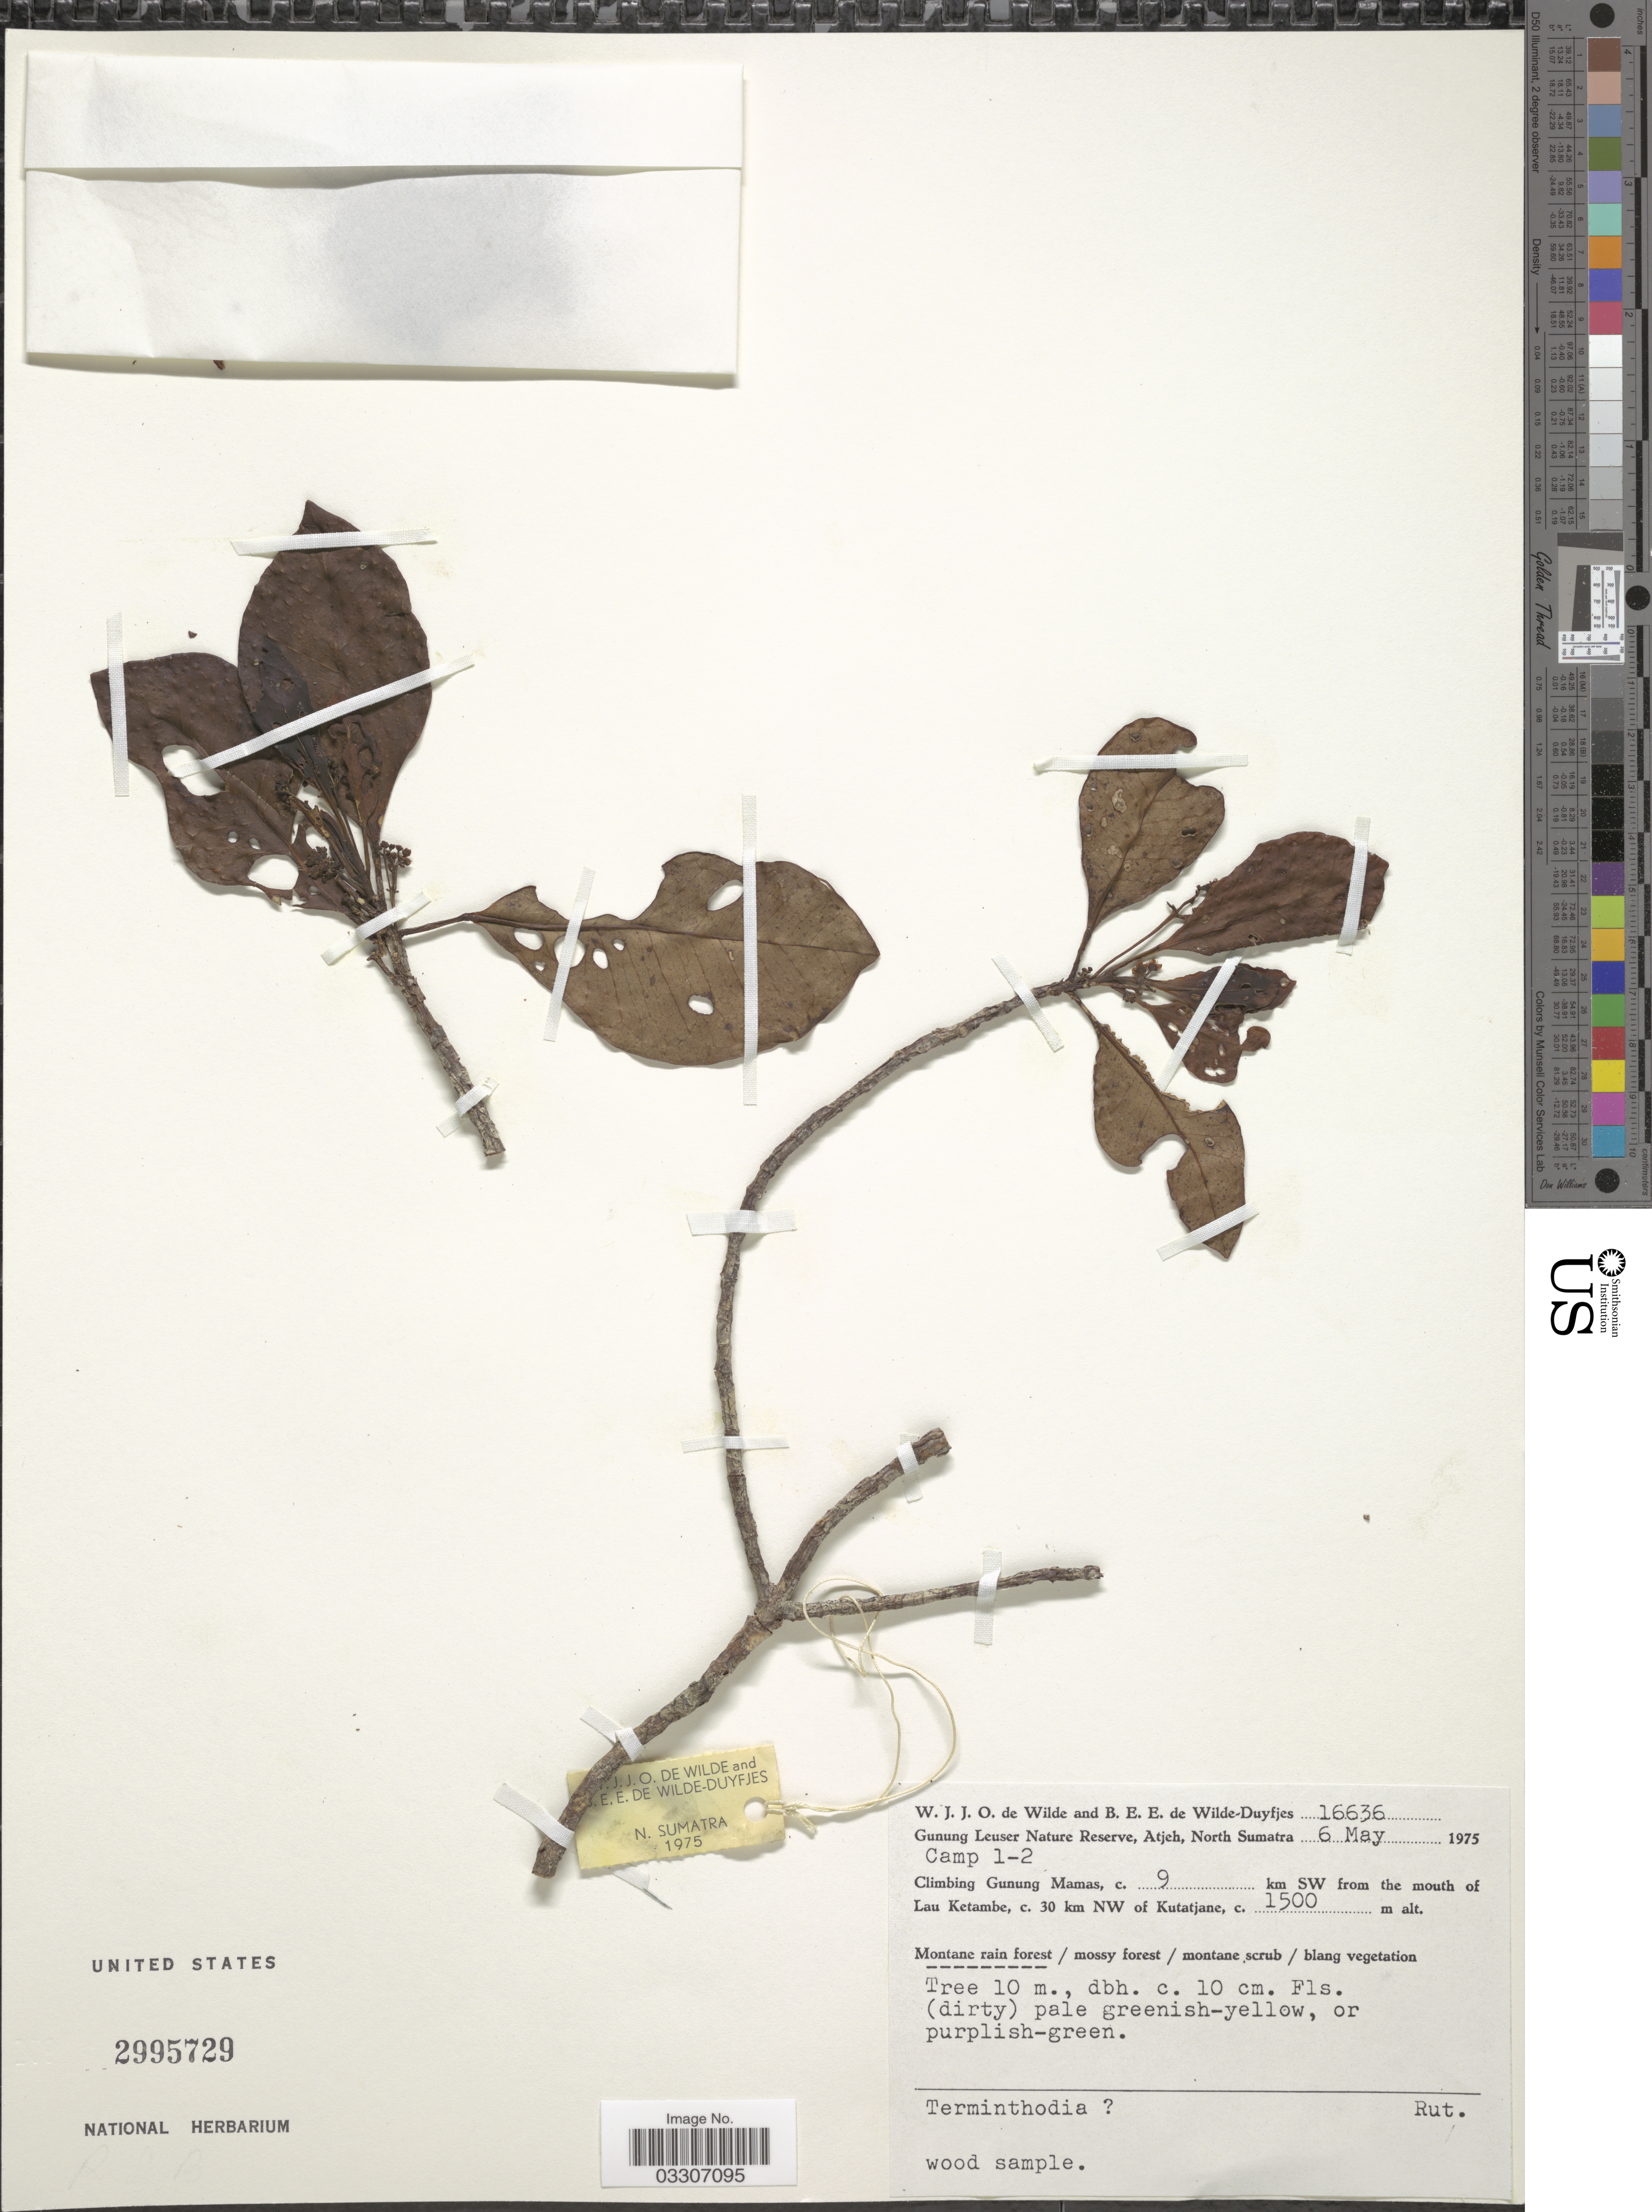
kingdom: Plantae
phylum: Tracheophyta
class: Magnoliopsida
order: Sapindales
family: Rutaceae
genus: Tetractomia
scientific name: Tetractomia sp.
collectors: W. J. de Wilde & B. E. de Wilde-Duyfjes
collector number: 16636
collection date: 1975-05-06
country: Indonesia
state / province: Sumatra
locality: Gunung Leuser Nature Reserve, Atjeh, North Sumatra Camp 1-2. Climbing Gunung Mamas, c. 9 km SW from the mouth of Lau Ketambe, c. 30 km NW of Kutatjane.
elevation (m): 1500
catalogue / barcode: US 2995729